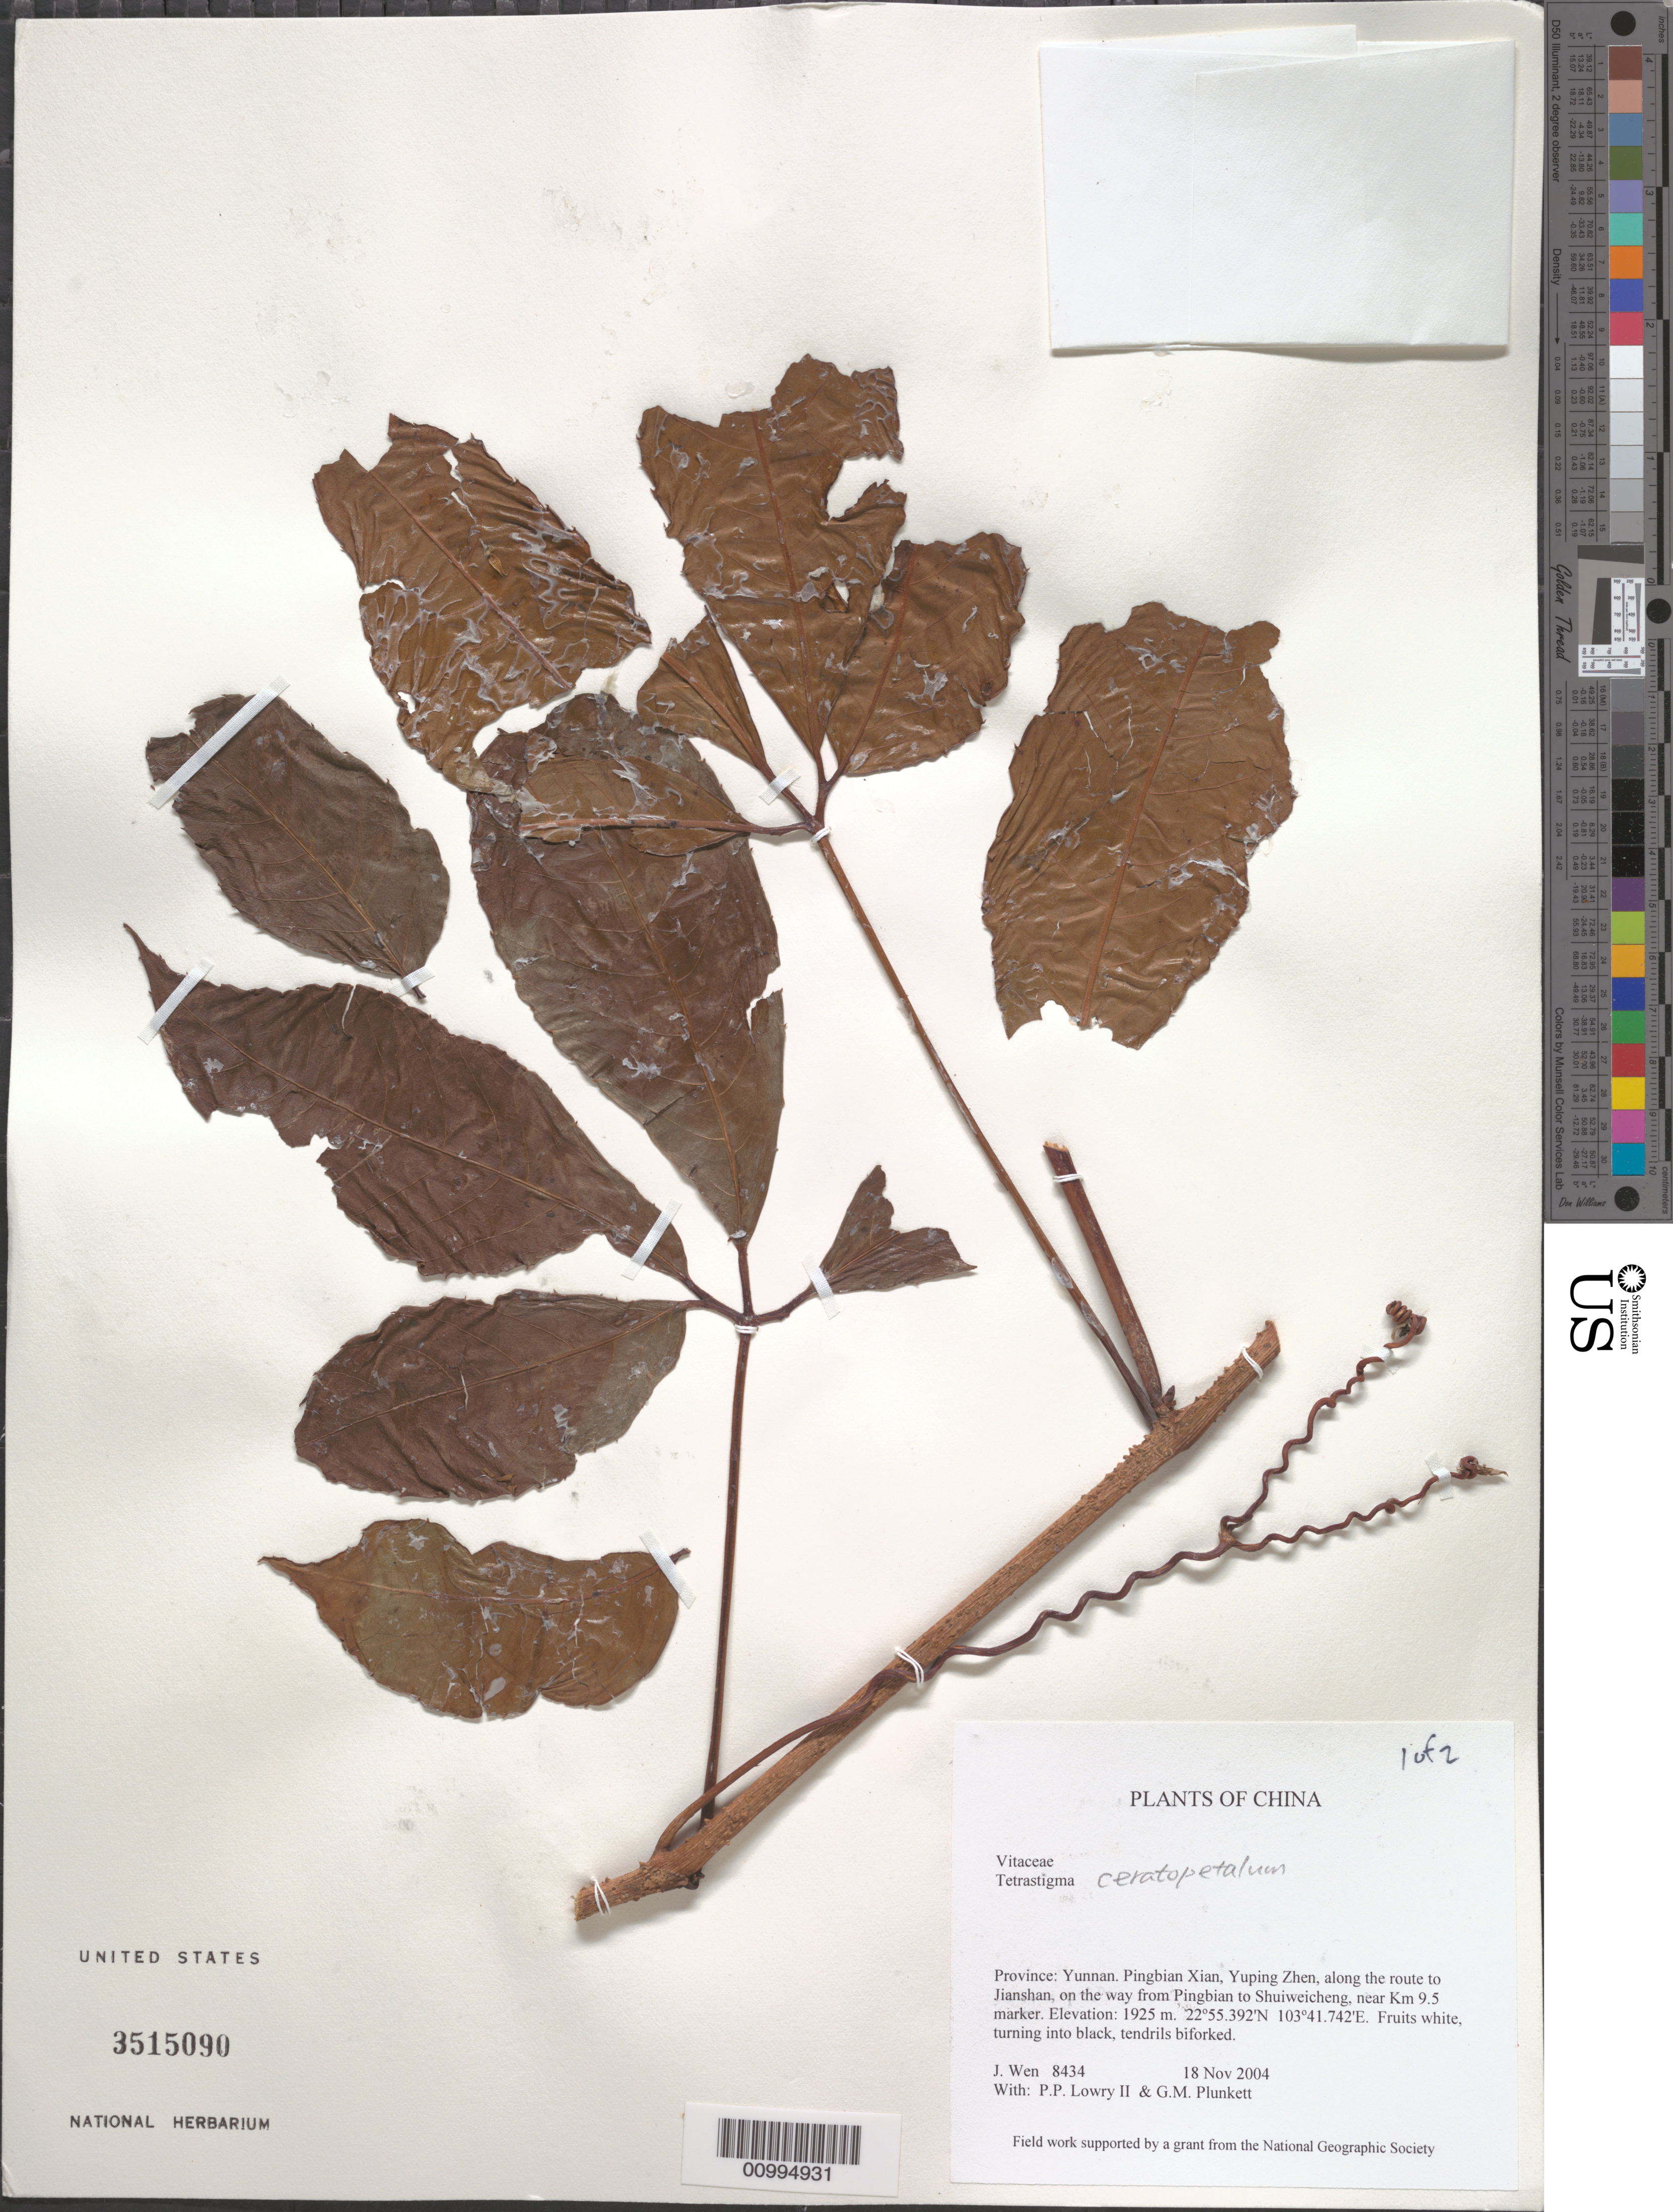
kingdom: Plantae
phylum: Tracheophyta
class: Magnoliopsida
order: Vitales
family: Vitaceae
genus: Tetrastigma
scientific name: Tetrastigma sp.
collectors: J. Wen, P. P. Lowry & G. M. Plunkett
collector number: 8434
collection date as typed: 18 Nov 2004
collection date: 2004-11-18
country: China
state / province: Yunnan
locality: Pingbian Xian, Yuping Zhen, along the route to Jianshan, on the way from Pingbian to Shuiweicheng, near Km 9.5 marker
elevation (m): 1925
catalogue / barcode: US 3515090